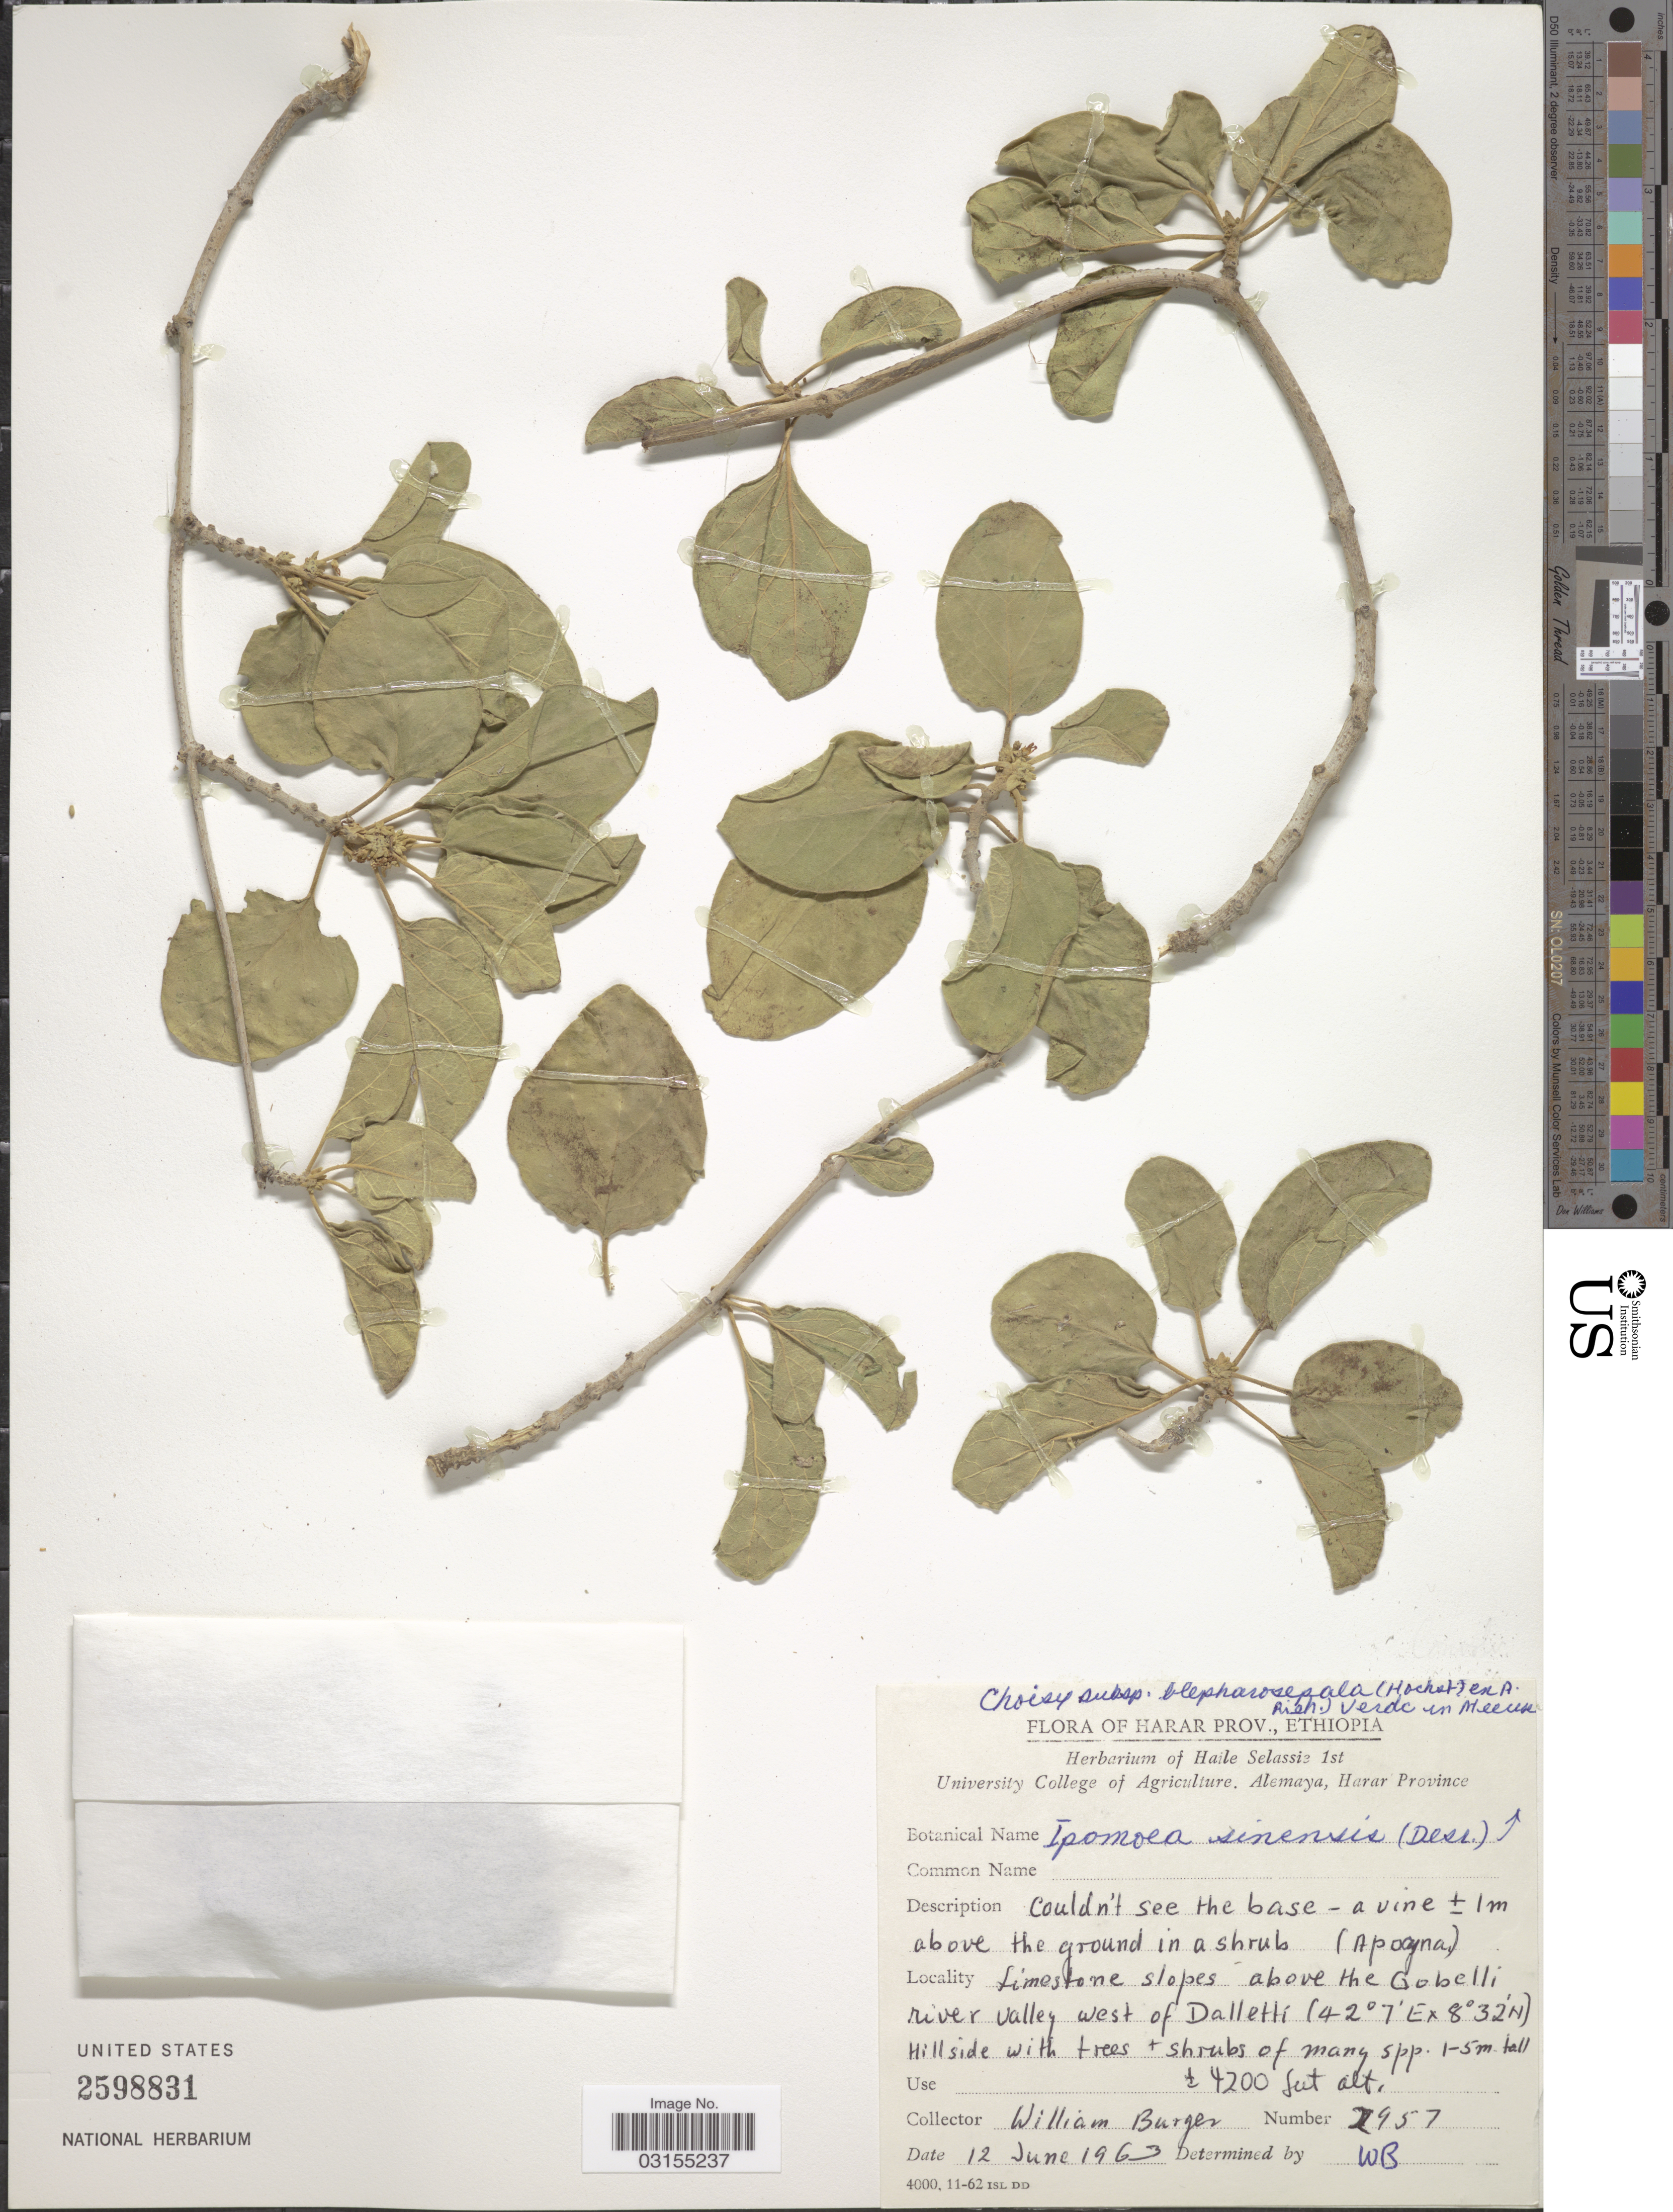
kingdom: Plantae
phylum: Tracheophyta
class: Magnoliopsida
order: Solanales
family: Convolvulaceae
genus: Ipomoea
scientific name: Ipomoea sinensis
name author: (Desr.) Choisy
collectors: W. Burger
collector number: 2957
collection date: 1963-06-12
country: Ethiopia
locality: Harar Prov. Limestone slopes above the Gobelli river valley west of Dalletti.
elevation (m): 1280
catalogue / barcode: US 2598831